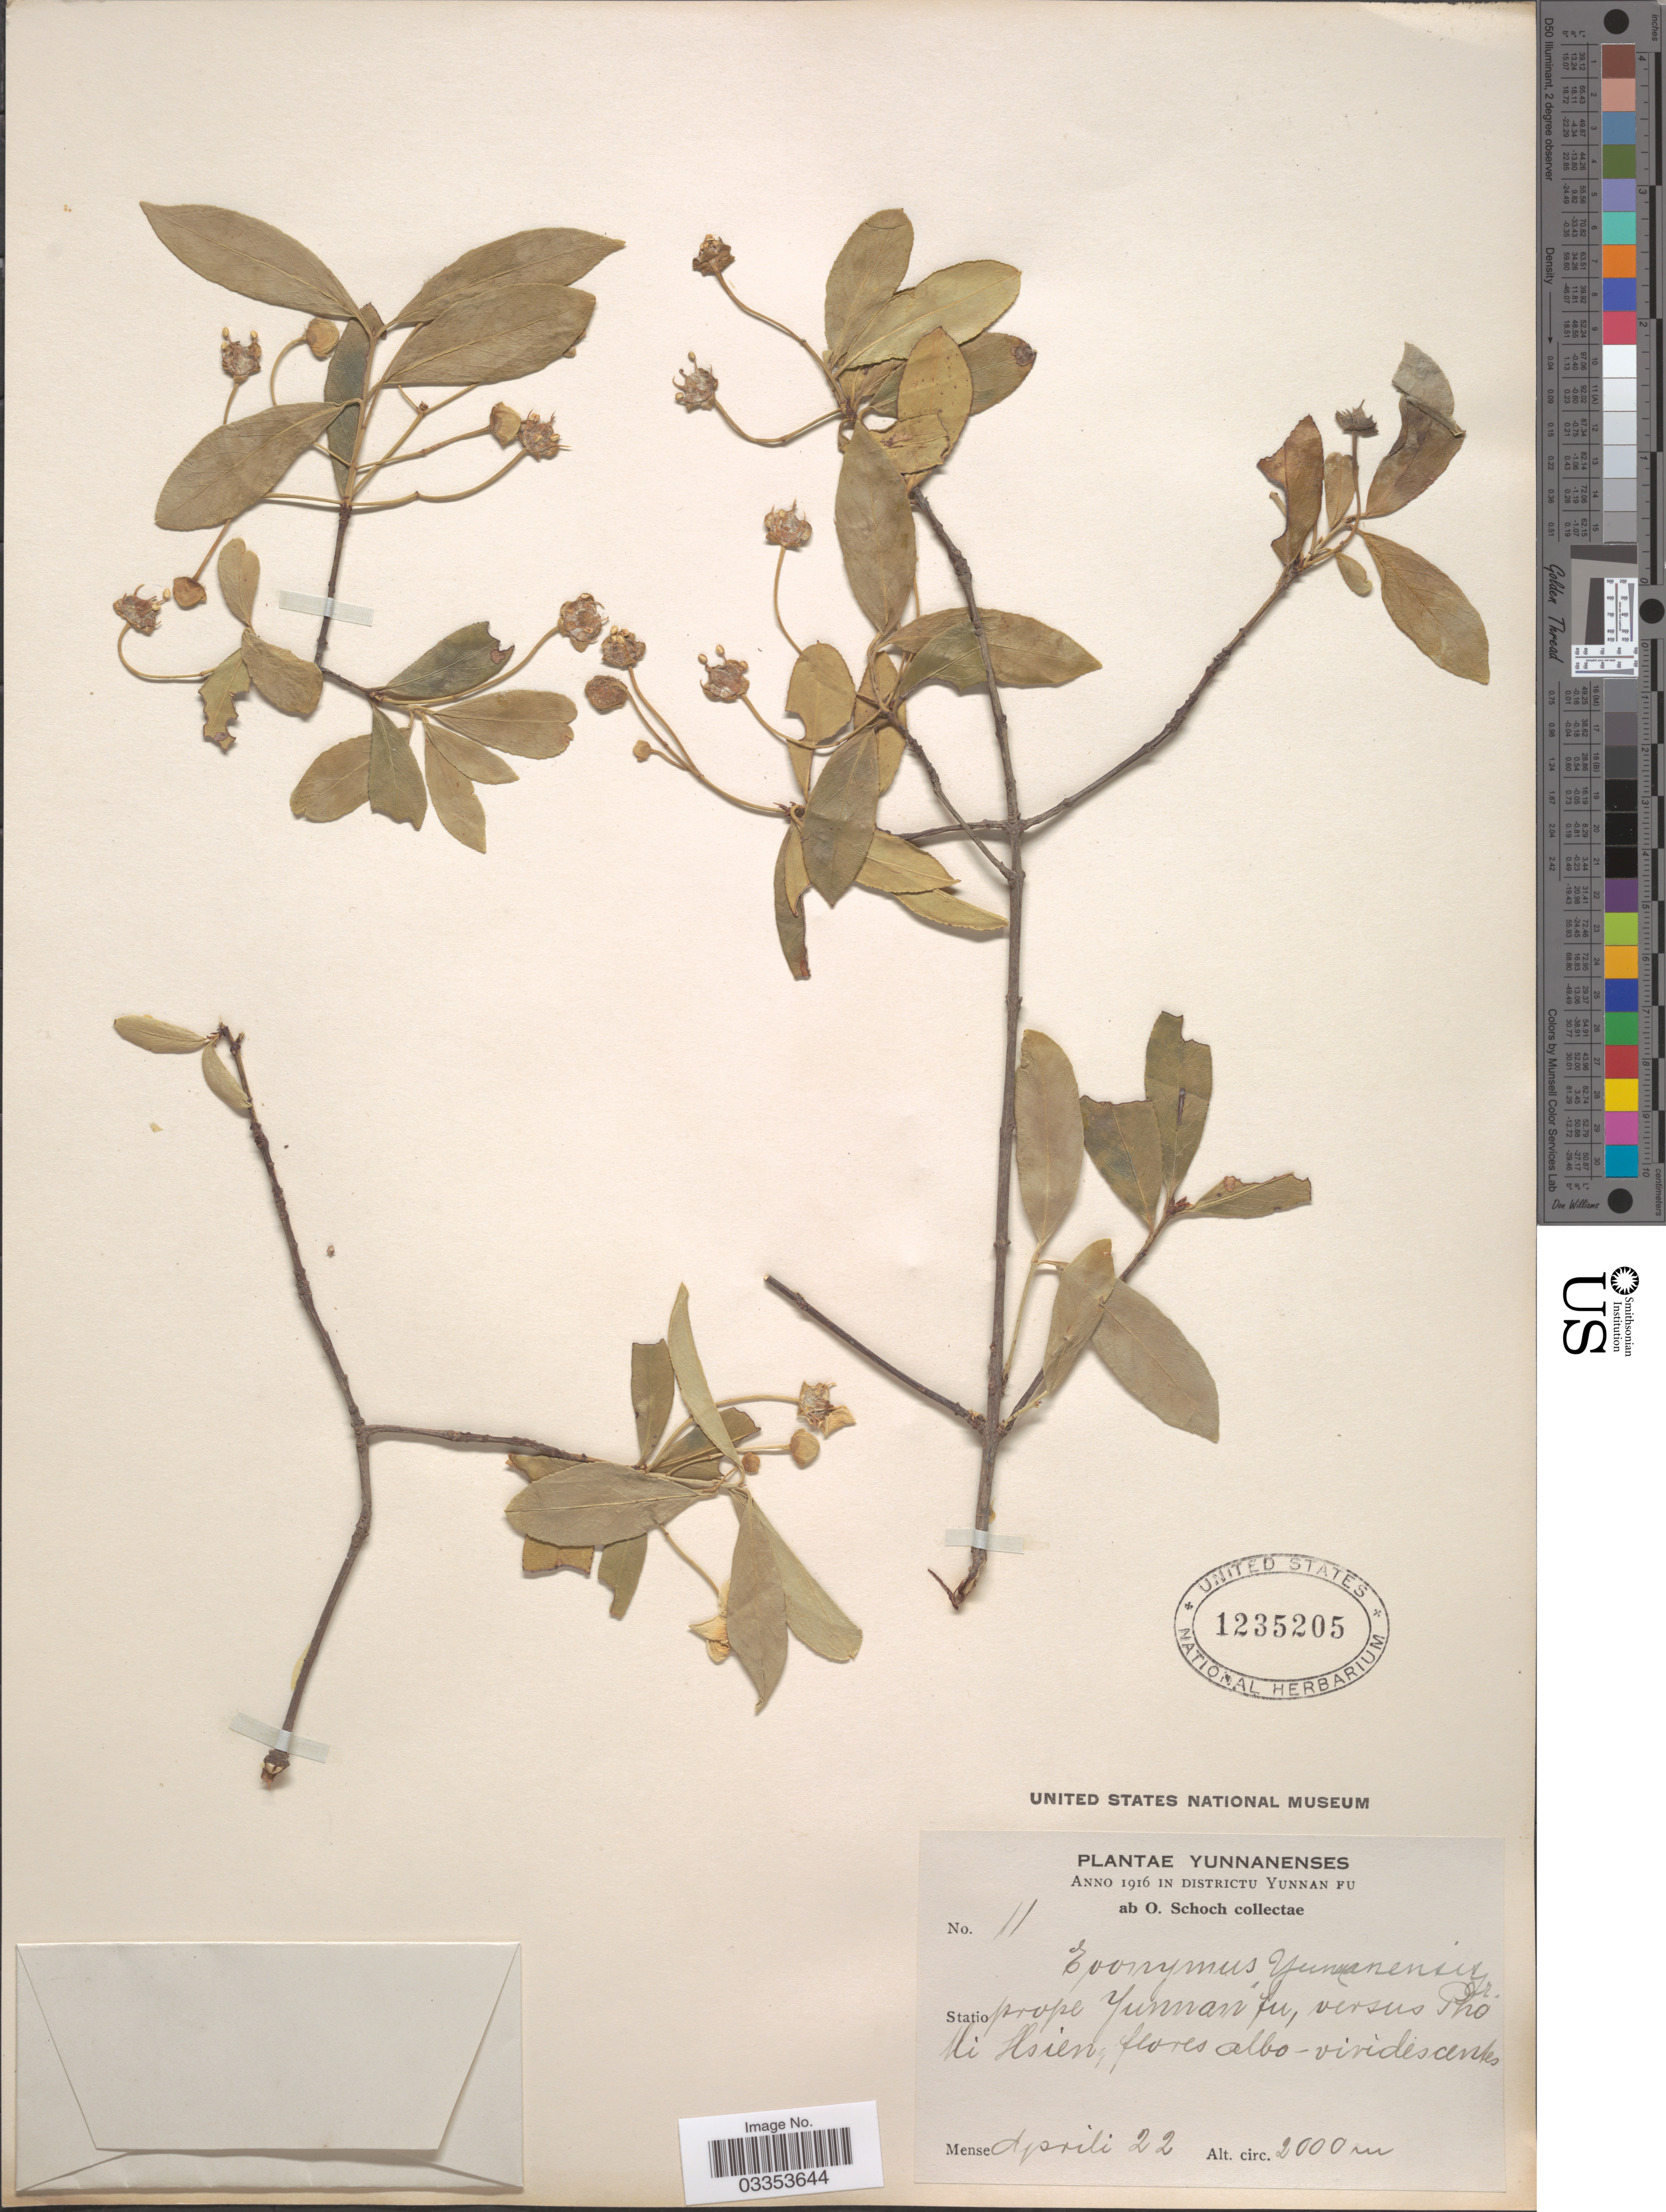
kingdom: Plantae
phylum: Tracheophyta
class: Magnoliopsida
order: Celastrales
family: Celastraceae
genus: Euonymus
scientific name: Euonymus yunnanensis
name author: Franch.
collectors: O. Schoch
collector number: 11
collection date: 1916-04-22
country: China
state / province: Yunnan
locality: Districtu Yunnan Fu. Statio prov. Yunnan fu, versus Pho Hi Hsien.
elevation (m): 2000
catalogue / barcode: US 1235205